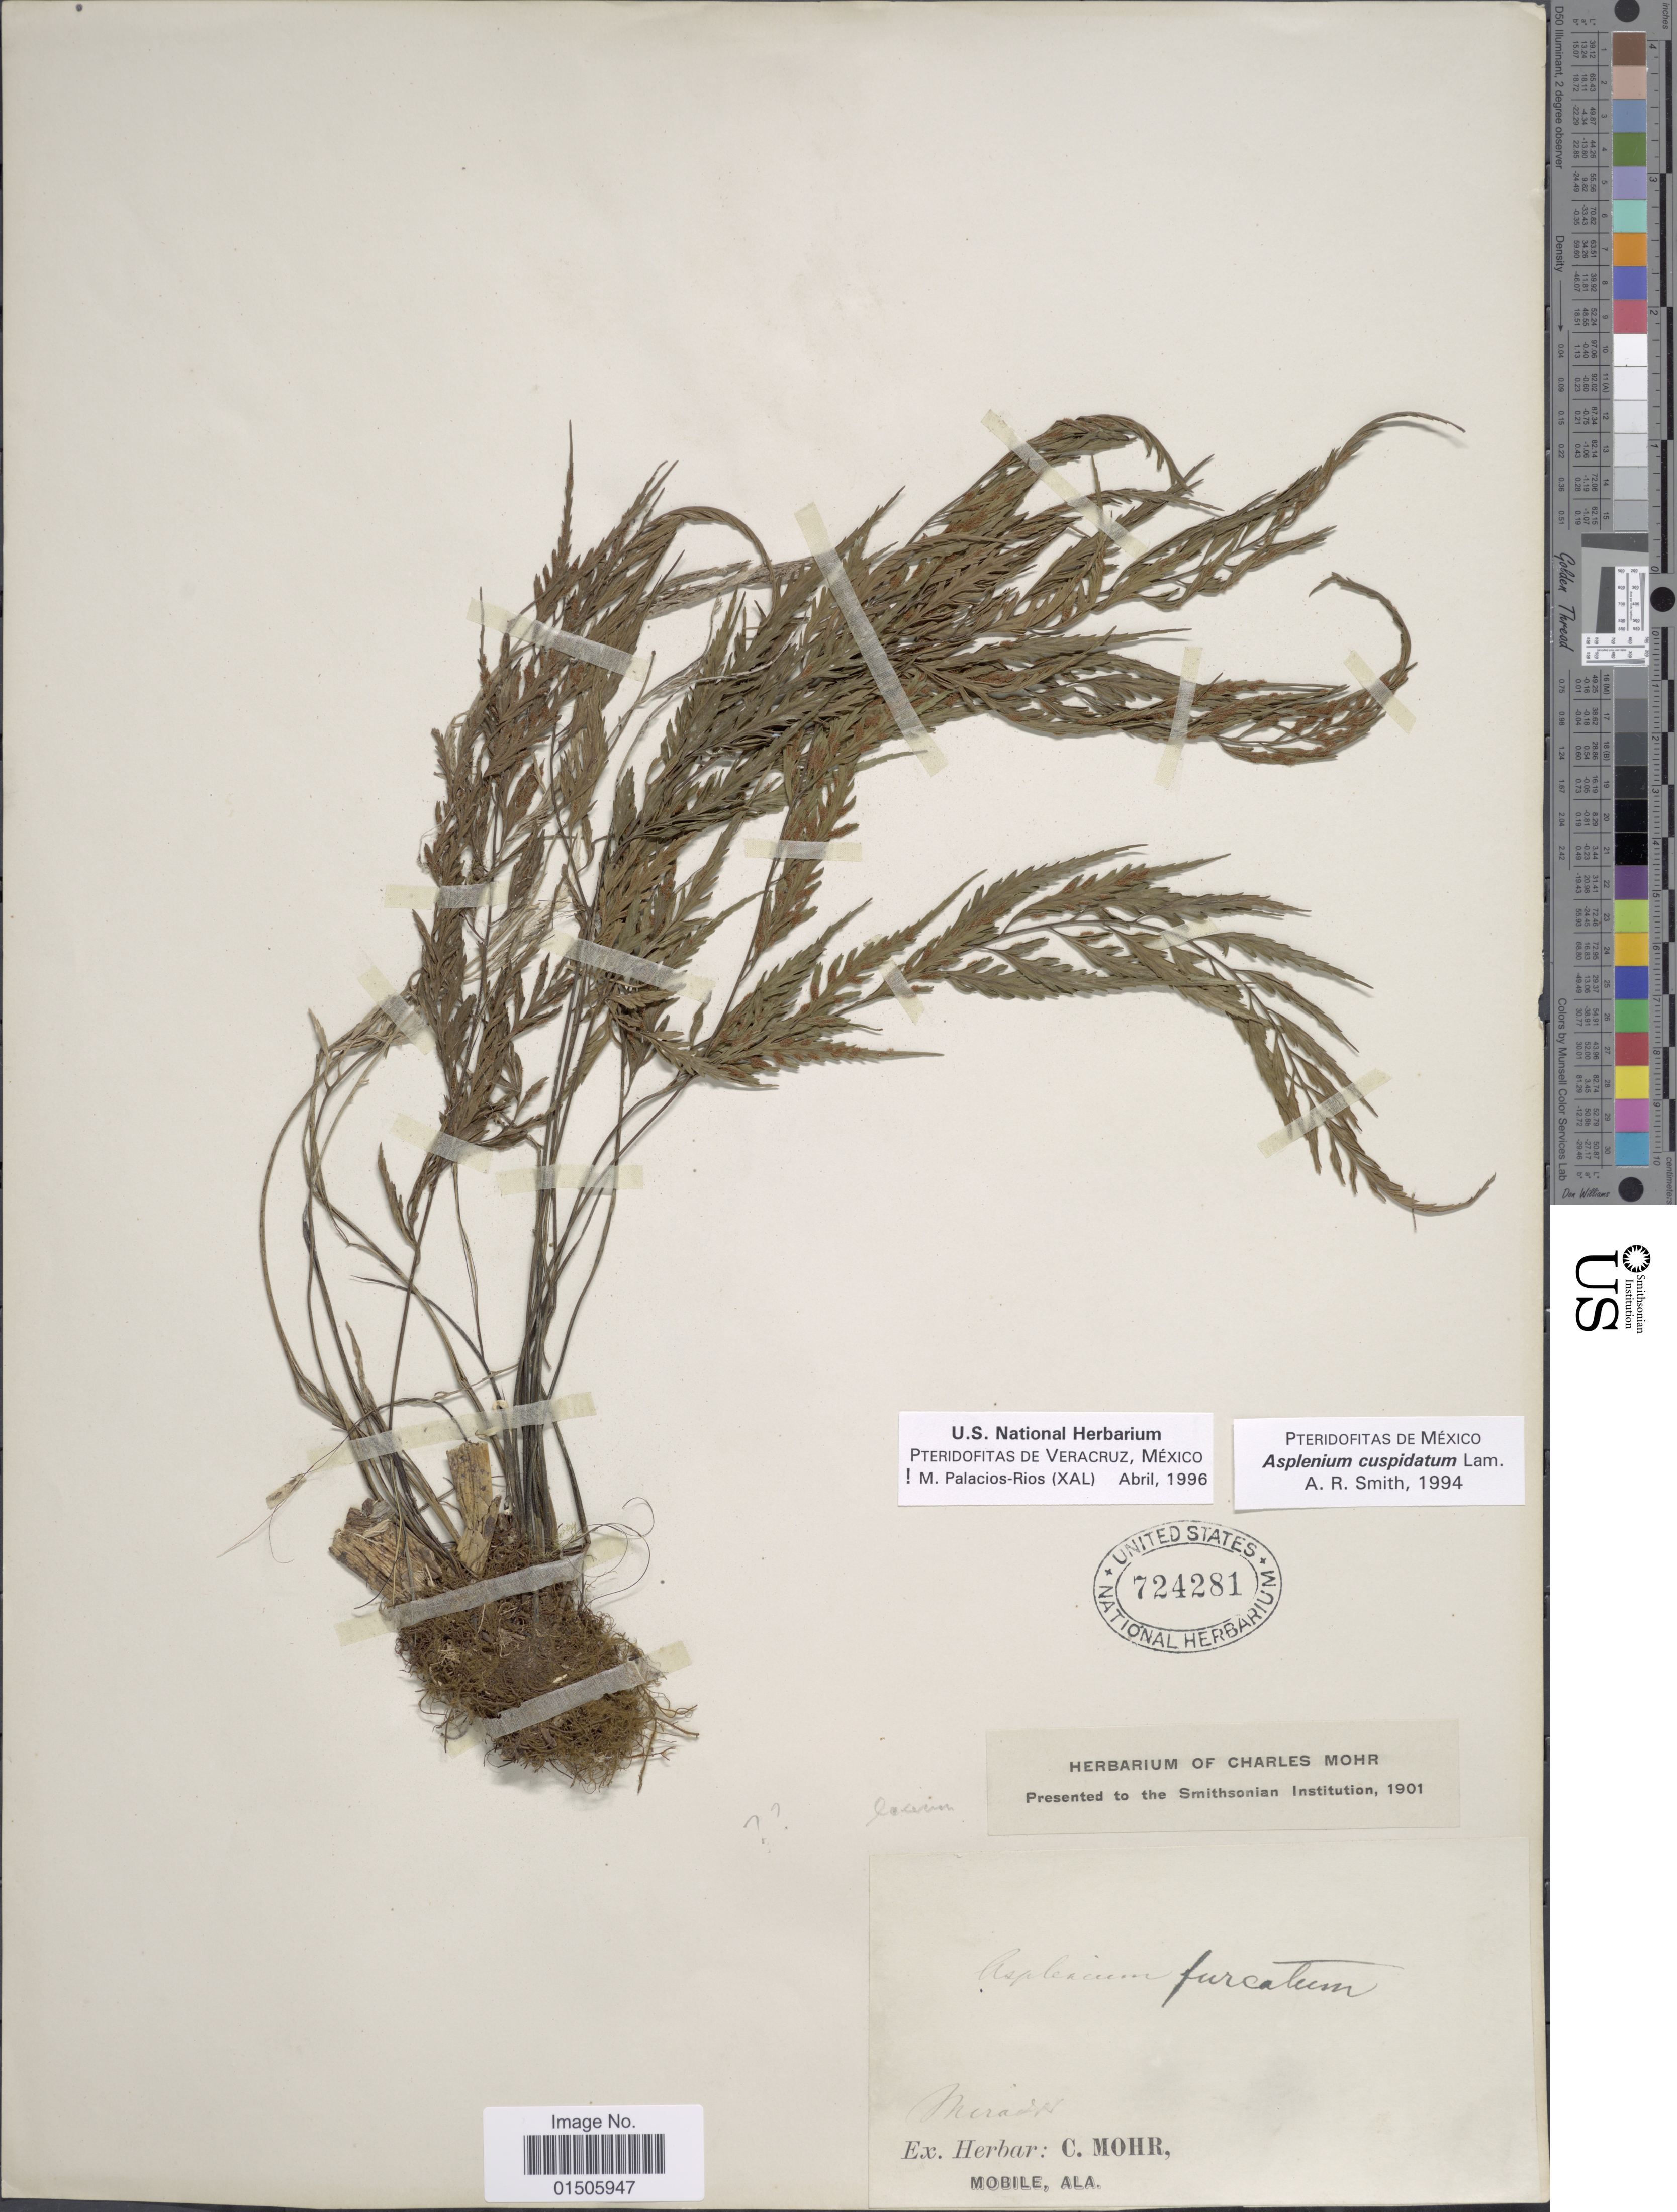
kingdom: Plantae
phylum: Tracheophyta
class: Polypodiopsida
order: Polypodiales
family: Aspleniaceae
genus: Asplenium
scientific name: Asplenium cuspidatum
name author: Lam.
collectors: ex herb. Charles Mohr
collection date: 1901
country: Mexico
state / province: Veracruz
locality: Mirador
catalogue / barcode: US 724281